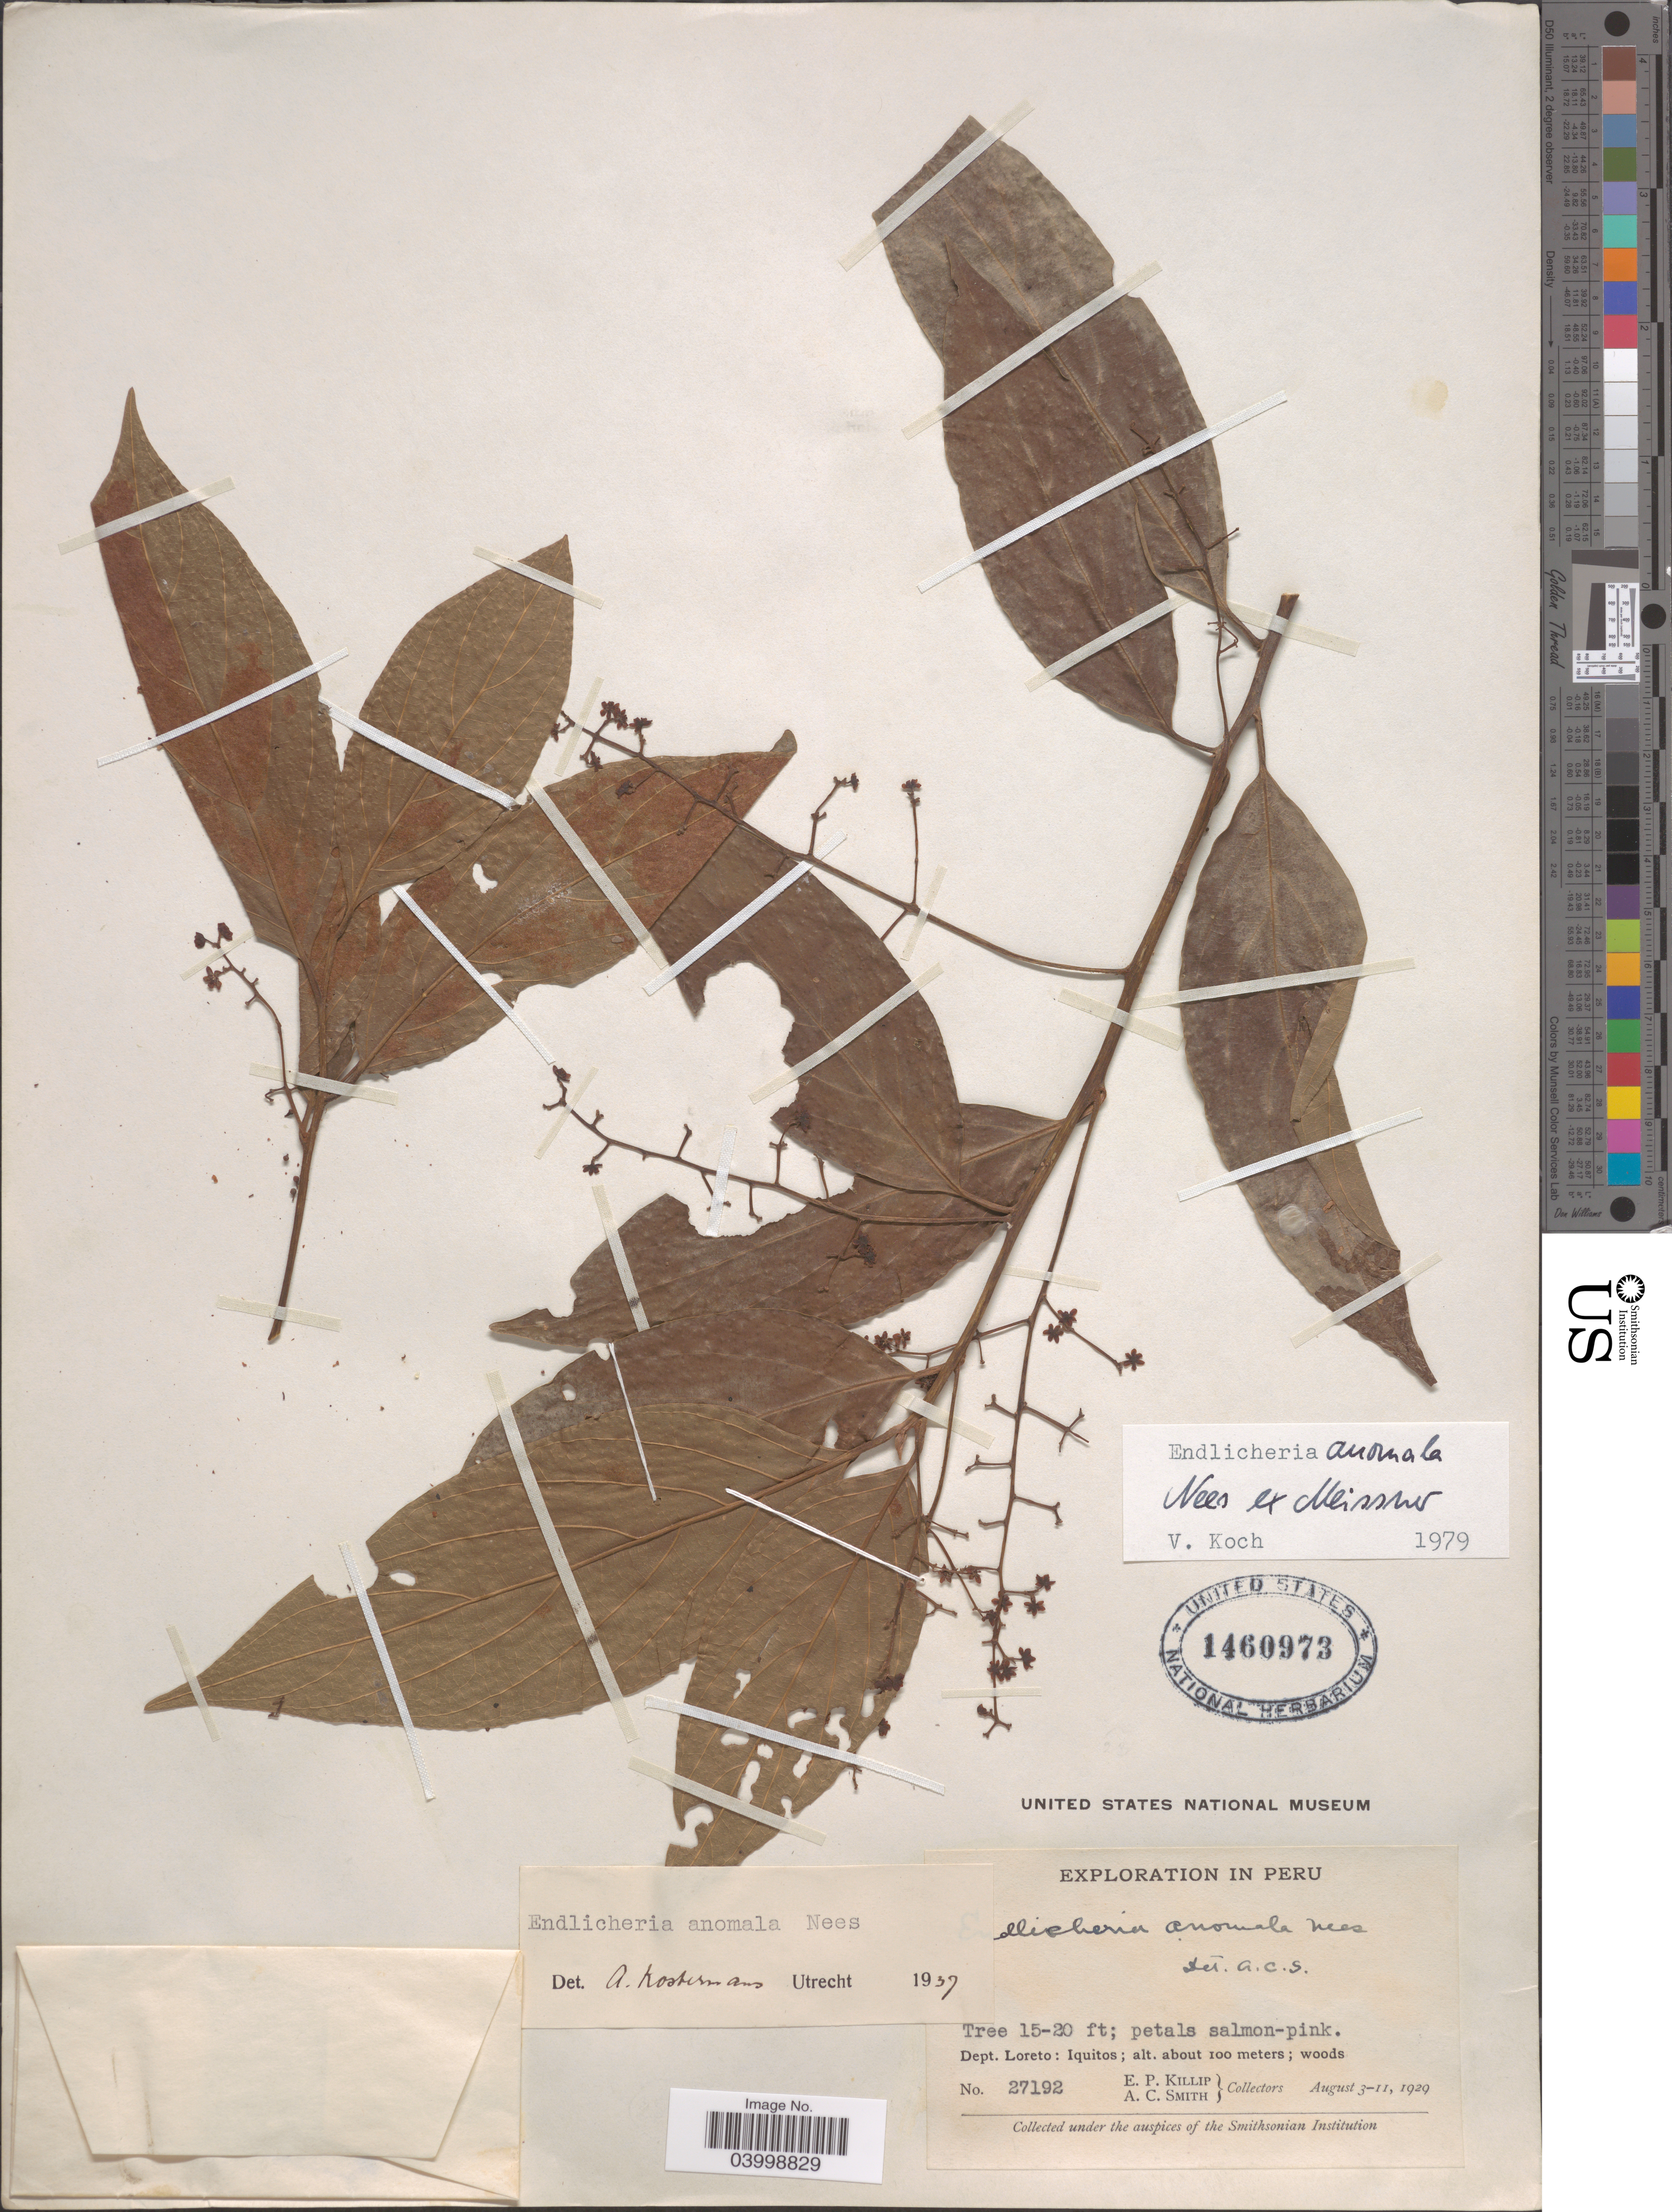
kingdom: Plantae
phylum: Tracheophyta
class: Magnoliopsida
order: Laurales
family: Lauraceae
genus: Endlicheria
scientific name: Endlicheria anomala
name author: Nees ex Meisn.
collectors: E. P. Killip & A. C. Smith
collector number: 27192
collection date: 1929-08-03/1929-08-11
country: Peru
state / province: Loreto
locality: Dept. Loreto: Iquitos.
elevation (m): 100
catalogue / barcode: US 1460973